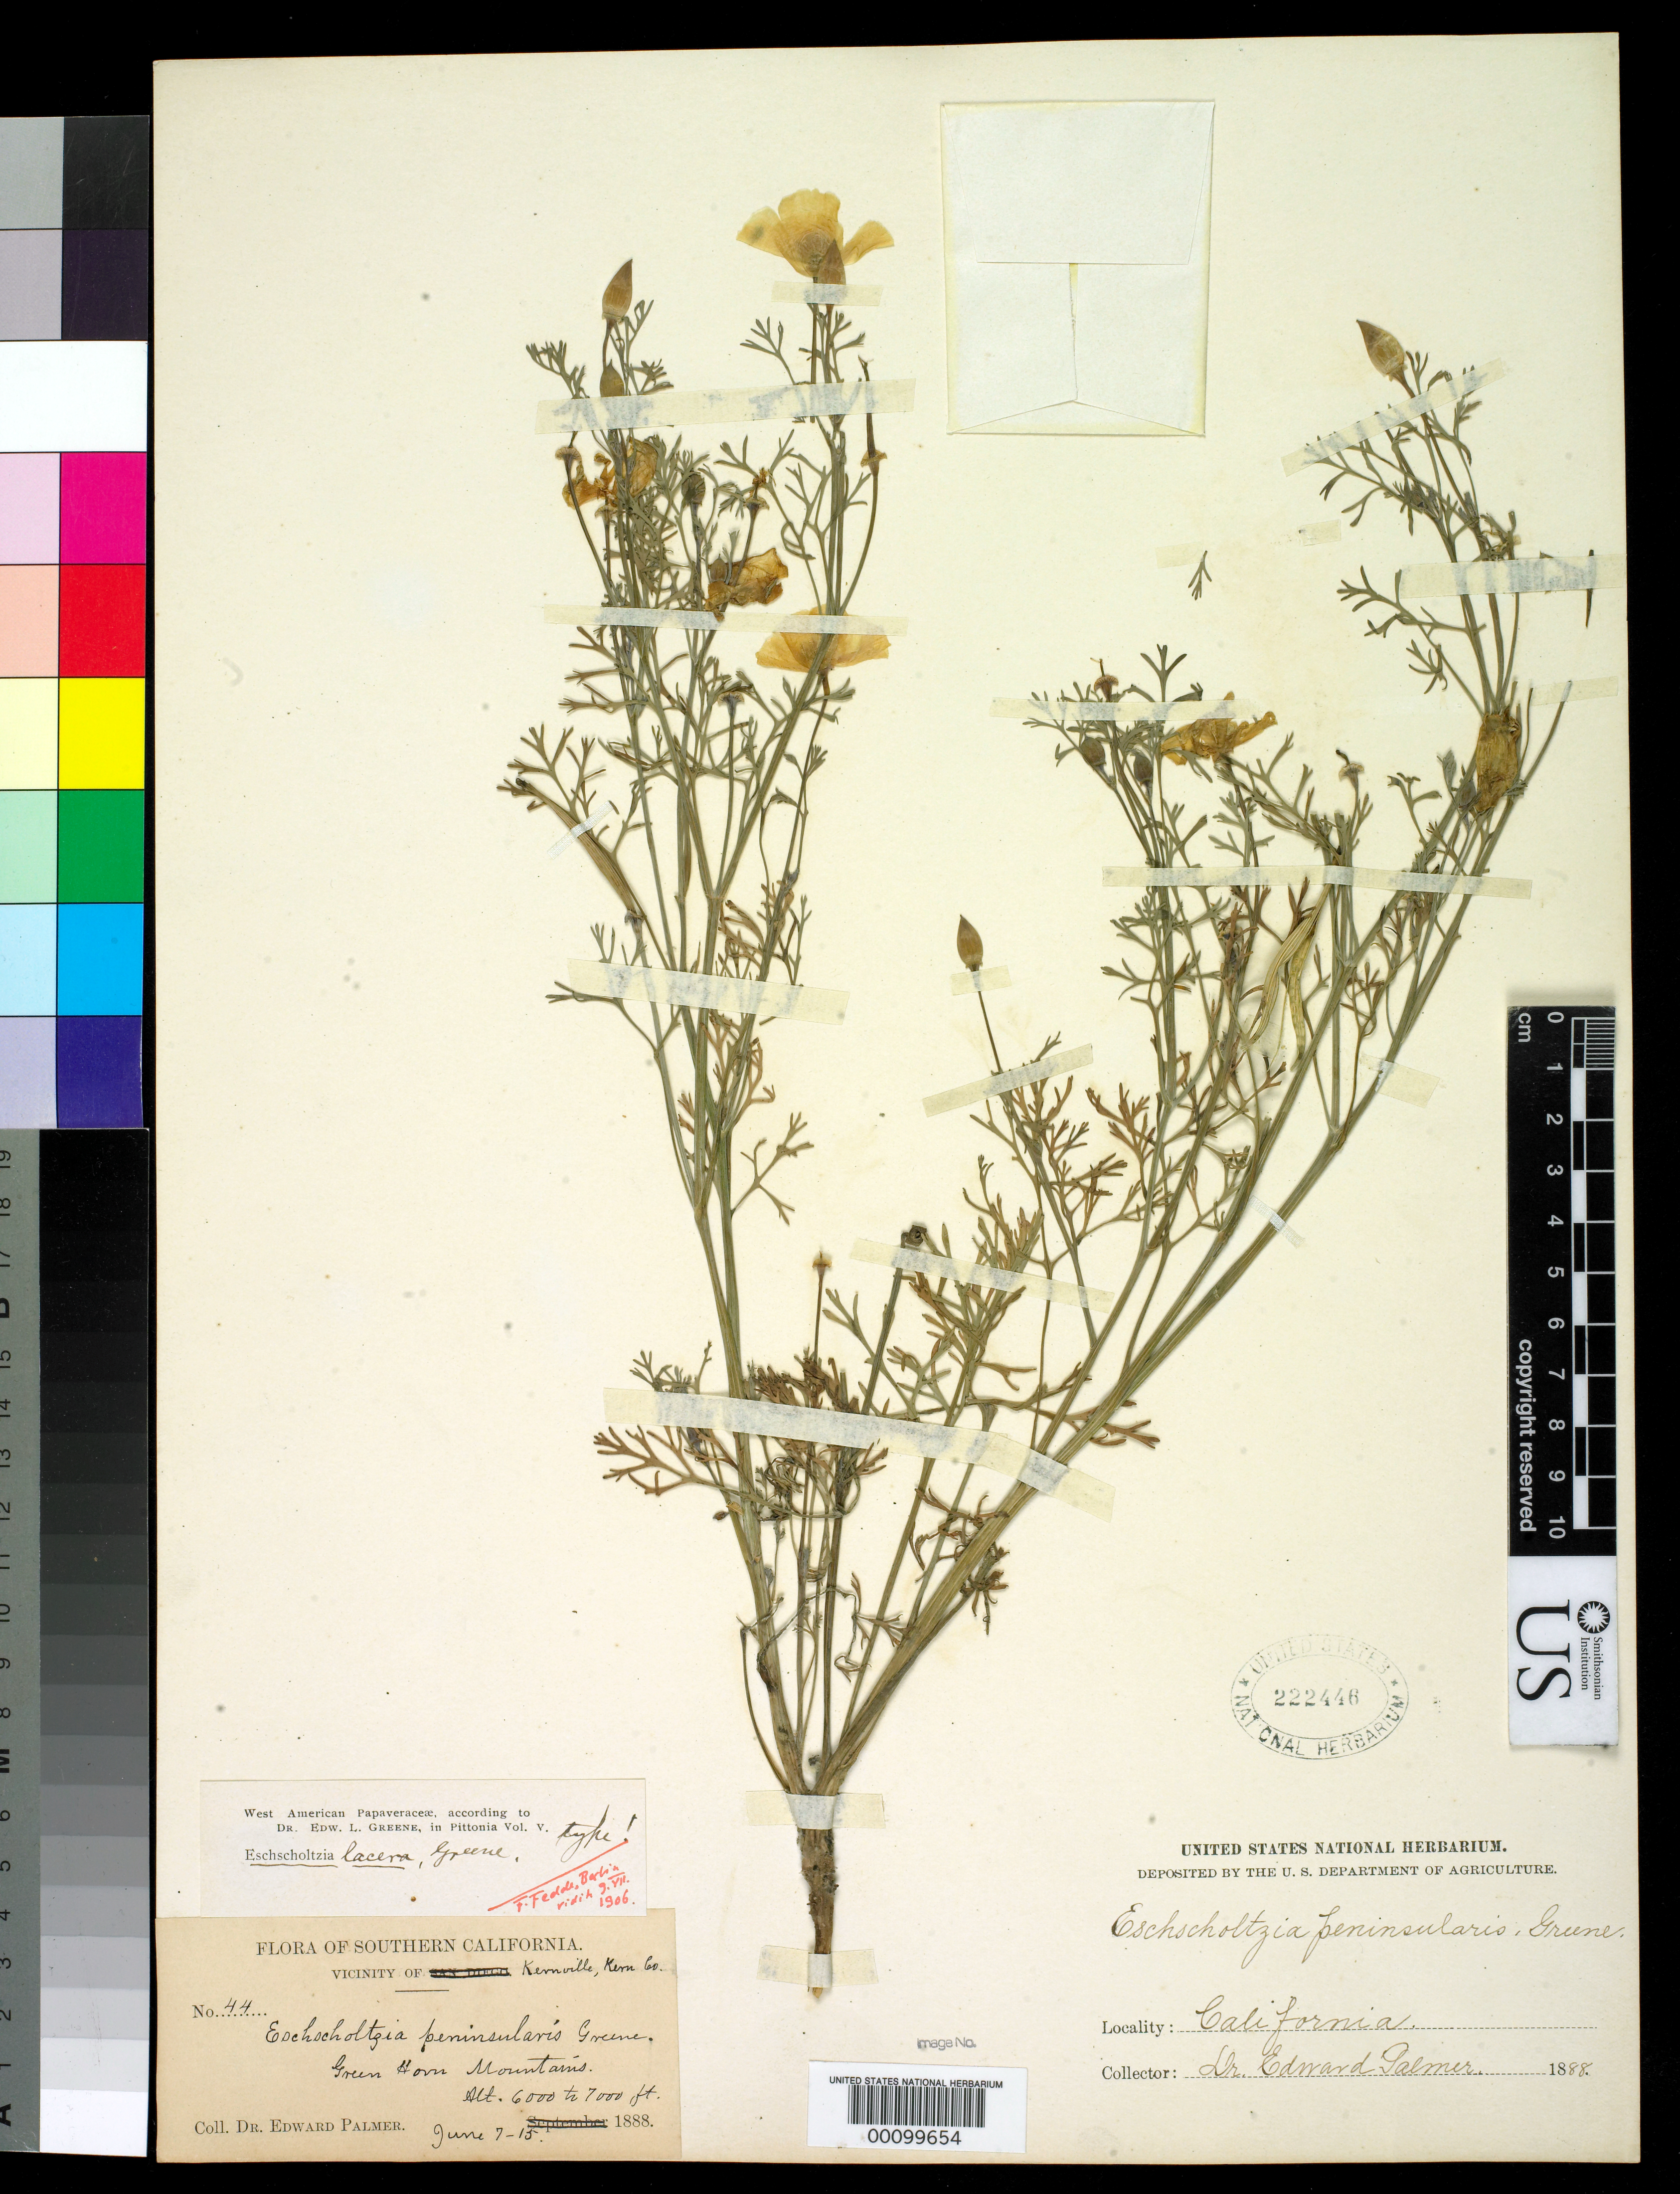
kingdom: Plantae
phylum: Tracheophyta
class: Magnoliopsida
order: Ranunculales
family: Papaveraceae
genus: Eschscholzia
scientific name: Eschscholzia lacera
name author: Greene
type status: Syntype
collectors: E. Palmer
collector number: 44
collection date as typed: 07 Jun 1888 to 15 Jun 1888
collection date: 1888-06-07/1888-06-15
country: United States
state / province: California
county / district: Kern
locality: Vicinity of Kernville, Kern Co. Green Horn Mountains.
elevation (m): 1829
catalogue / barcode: US 222446